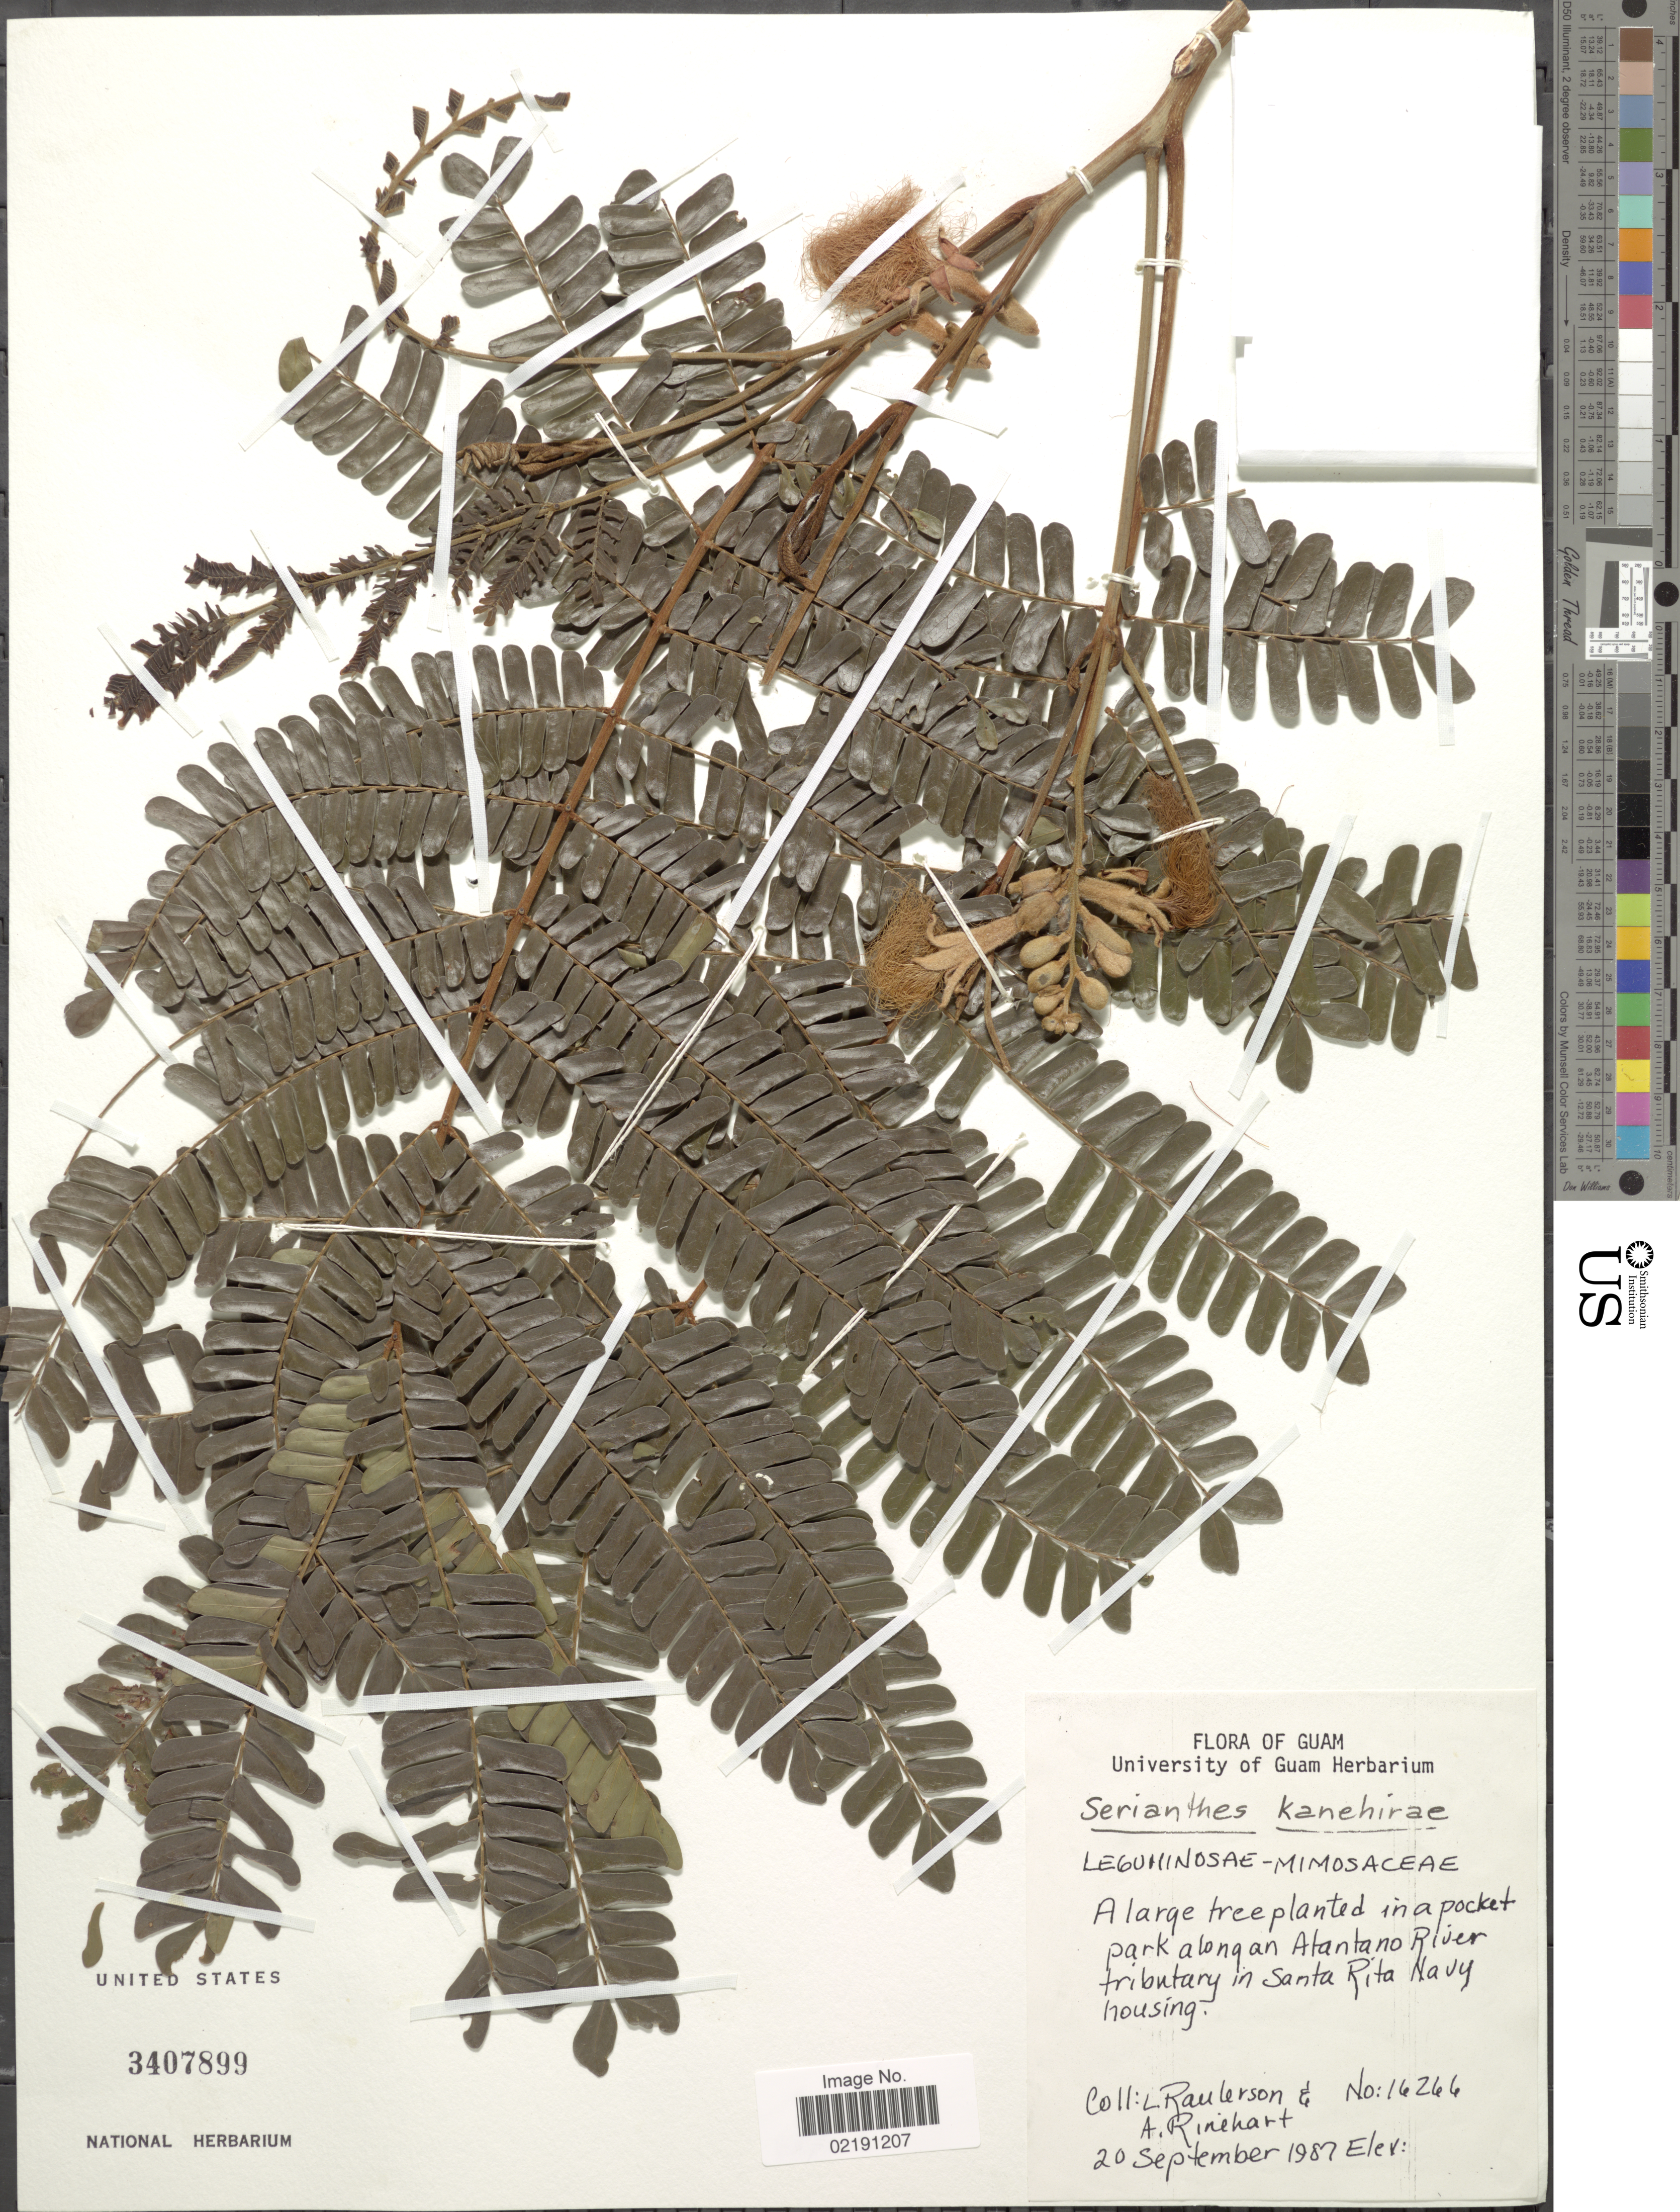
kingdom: Plantae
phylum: Tracheophyta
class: Magnoliopsida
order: Fabales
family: Fabaceae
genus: Serianthes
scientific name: Serianthes kanehirae var. kanehirae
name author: Fosberg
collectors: L. Raulerson & A. Rinehart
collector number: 16266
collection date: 1987-09-20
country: Guam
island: Guam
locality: A large tree planted in a pocket park along an Atantano River tributary in Santa Rita Navy housing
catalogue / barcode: US 3407899